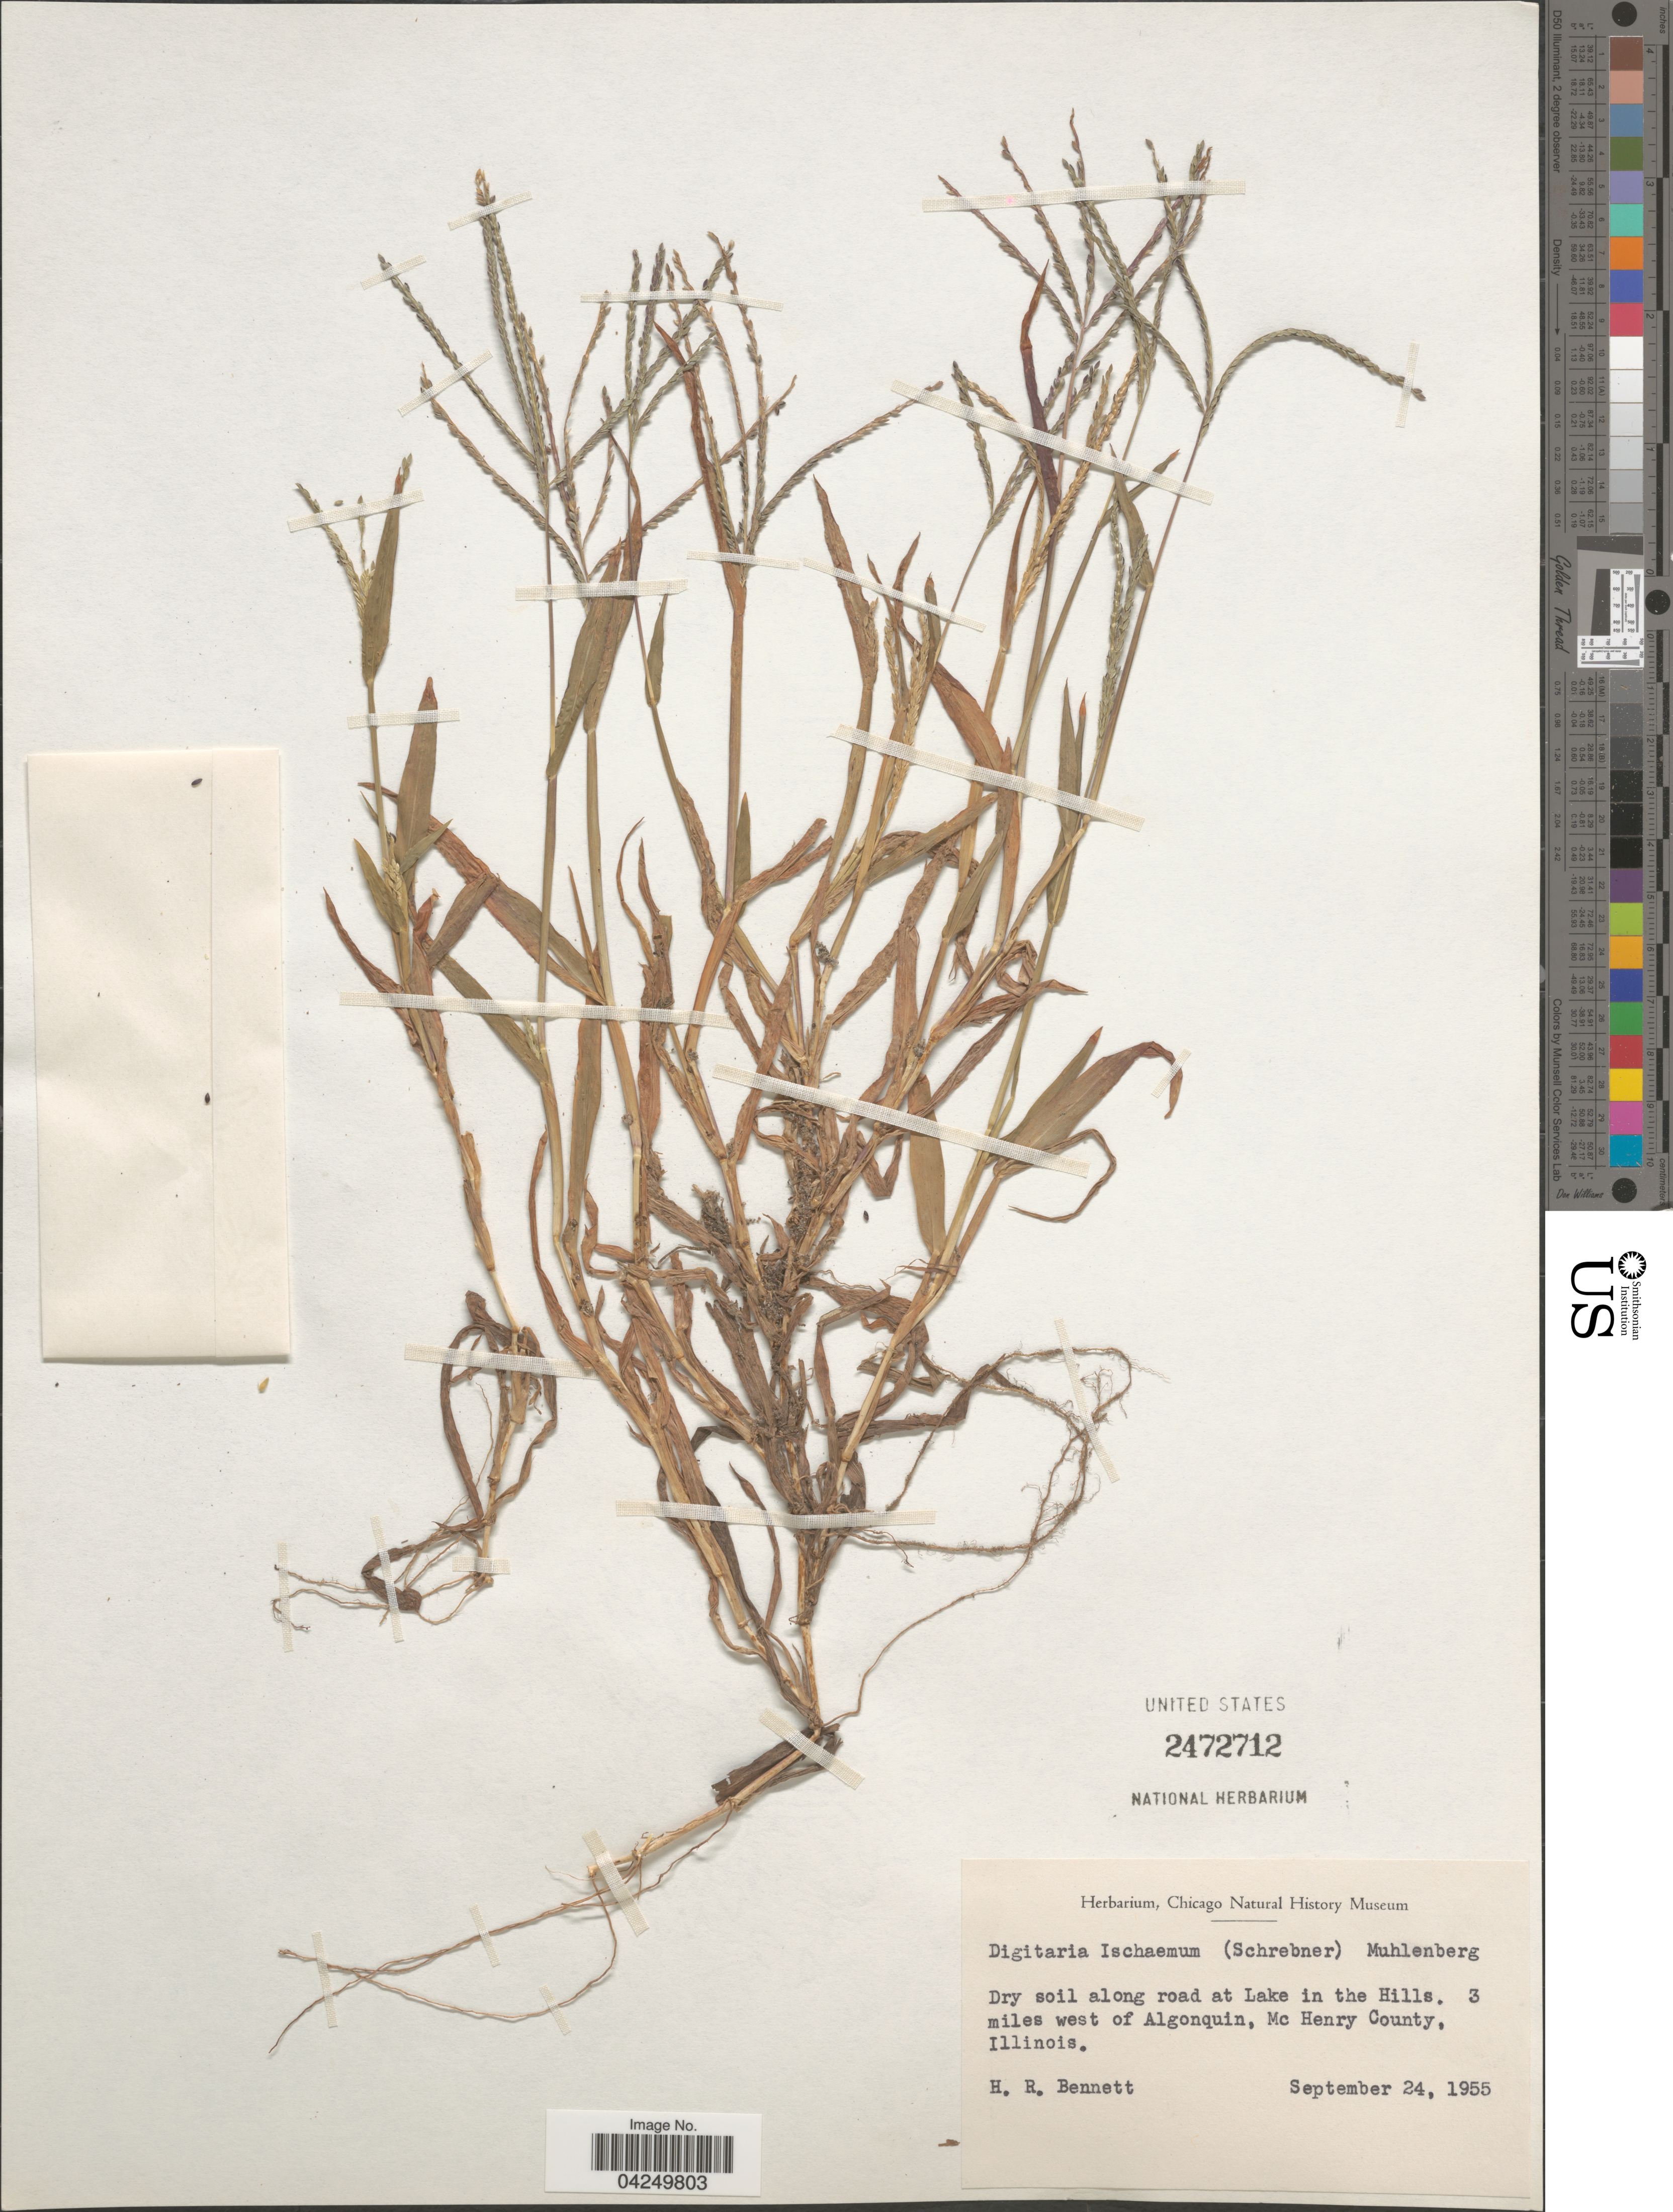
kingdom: Plantae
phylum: Tracheophyta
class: Liliopsida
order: Poales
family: Poaceae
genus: Digitaria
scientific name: Digitaria ischaemum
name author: (Schreber) Schreber ex Muhl.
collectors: H. R. Bennett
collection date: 1955-09-24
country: United States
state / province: Illinois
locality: Dry soil along road at Lake in the Hills. 3 miles west of Algonquin, Mc Henry County.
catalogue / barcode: US 2472712